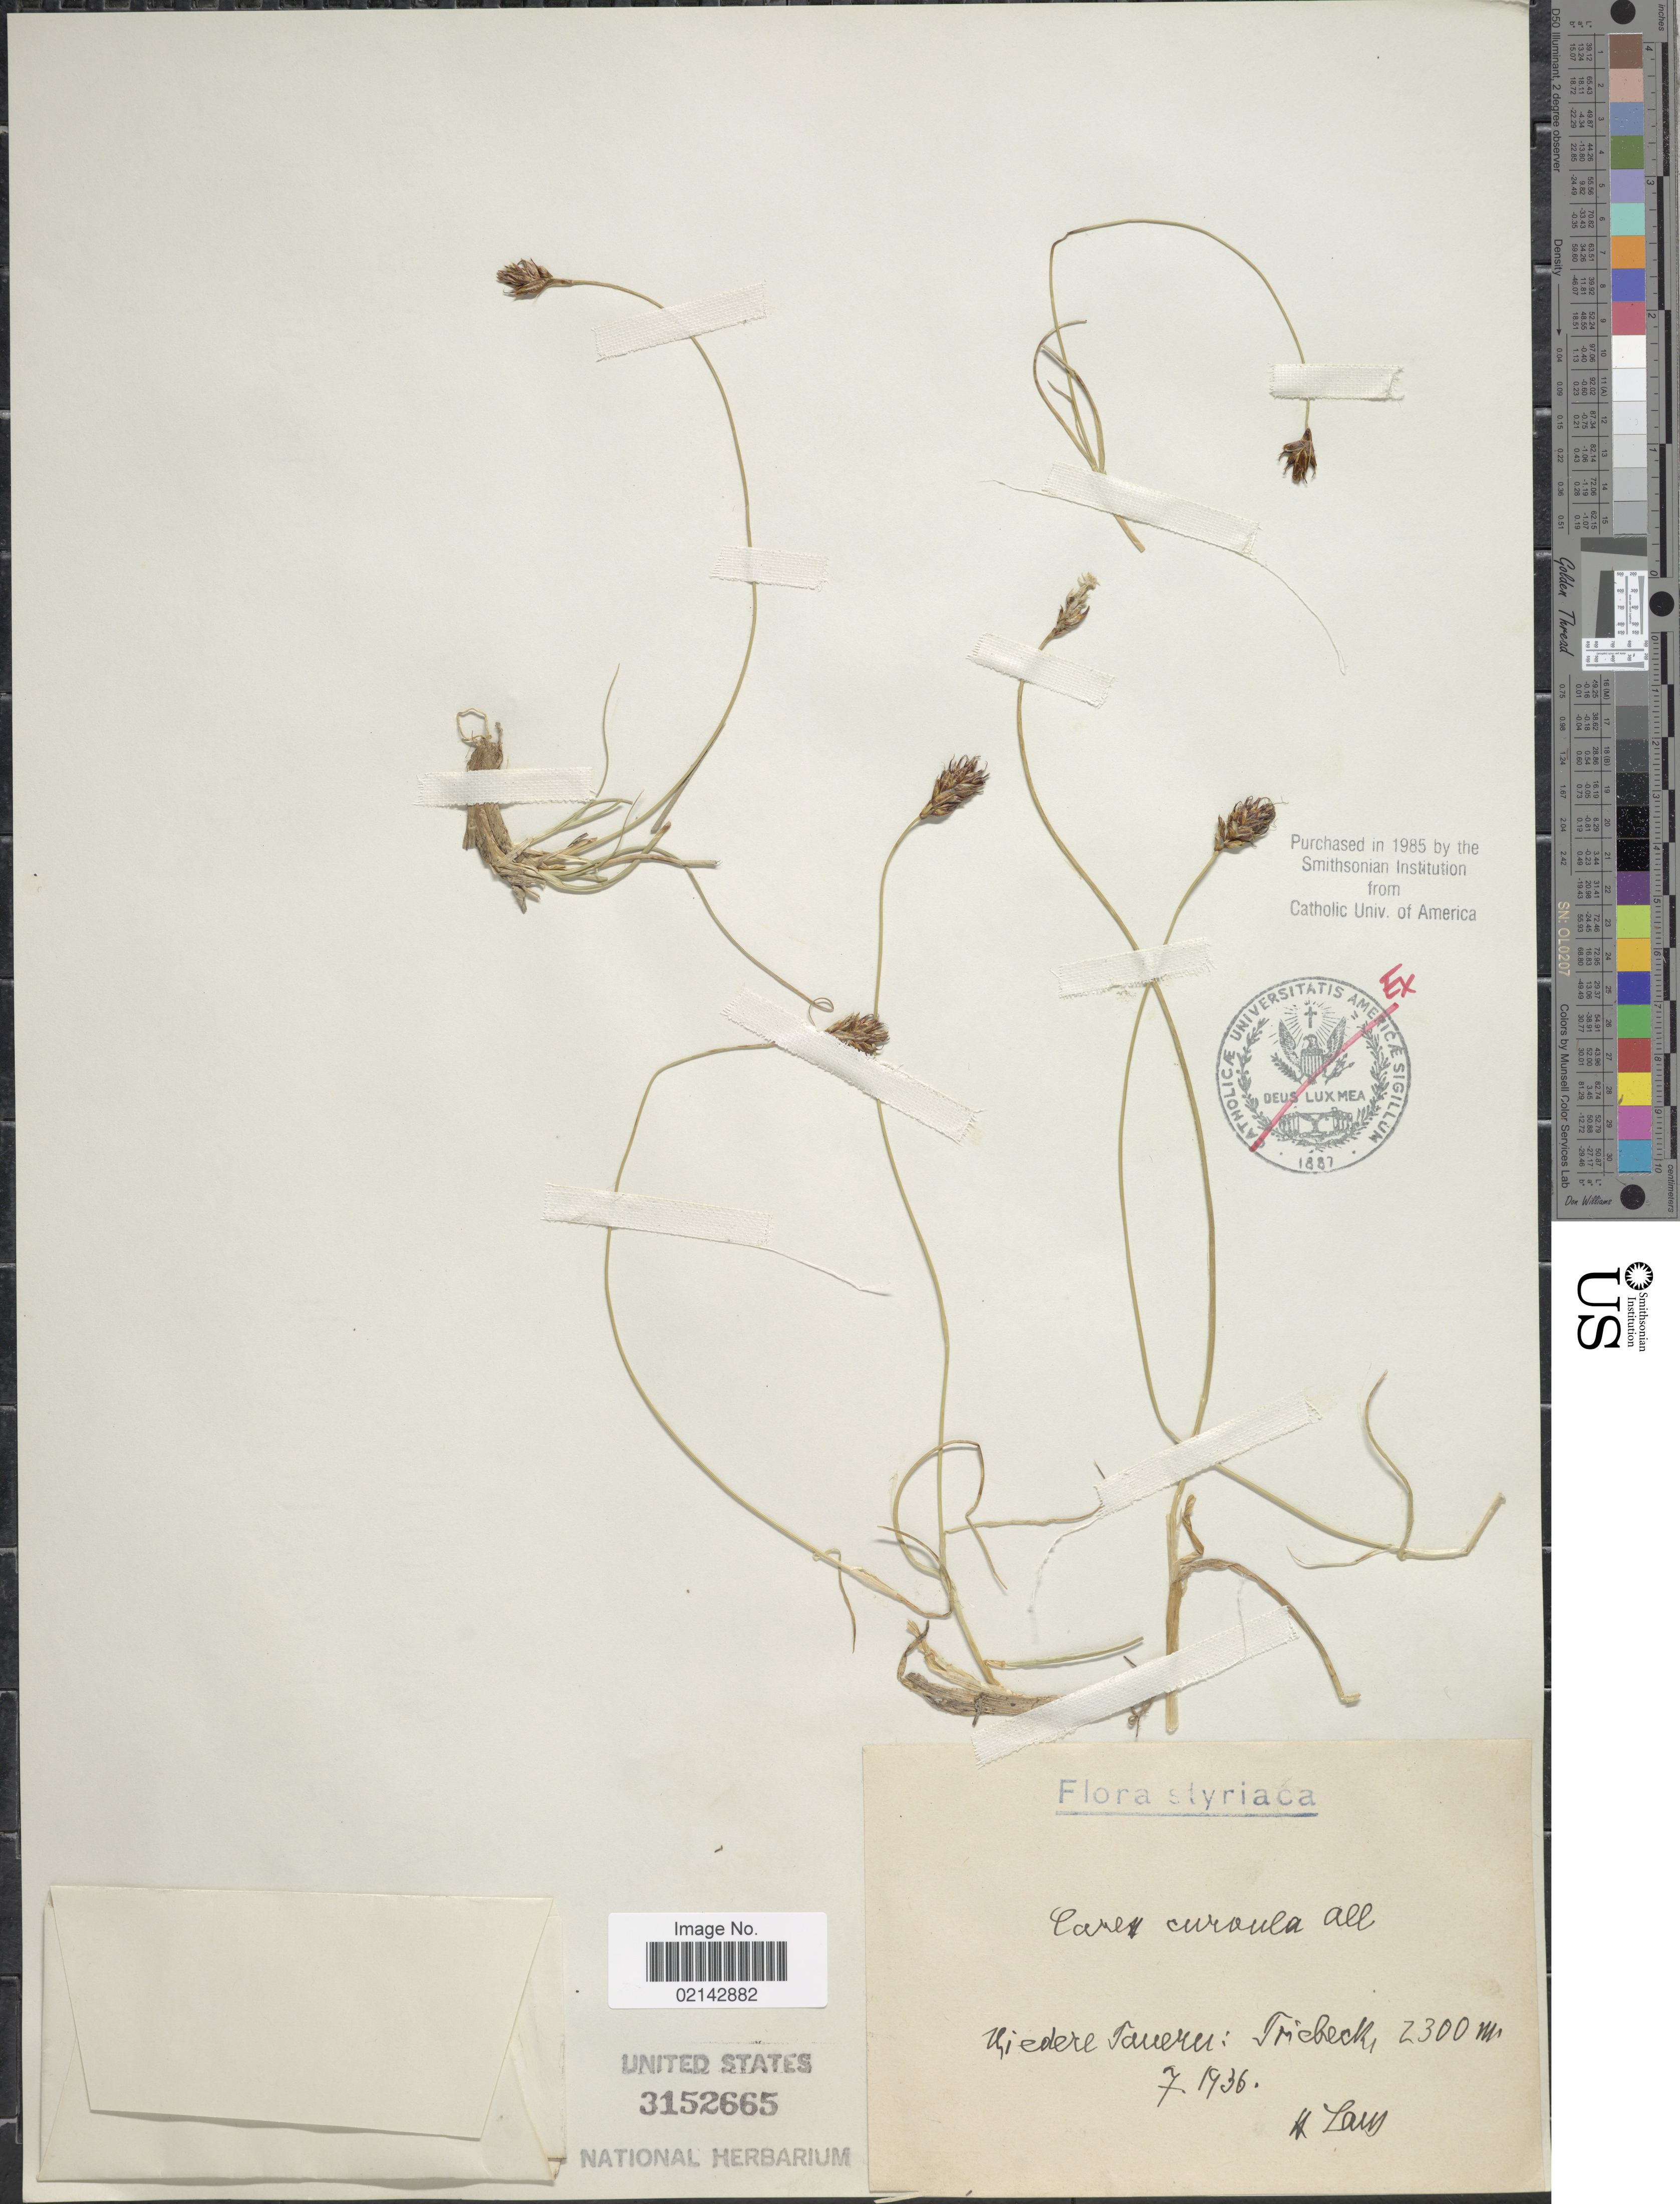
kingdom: Plantae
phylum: Tracheophyta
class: Liliopsida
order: Poales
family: Cyperaceae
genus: Carex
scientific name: Carex curvula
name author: All.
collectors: L. Lacy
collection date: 1936-07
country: Austria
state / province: Steiermark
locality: Styriaca, Niedere Taueru: Triebeck. [interpreted]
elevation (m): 2300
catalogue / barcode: US 3152665